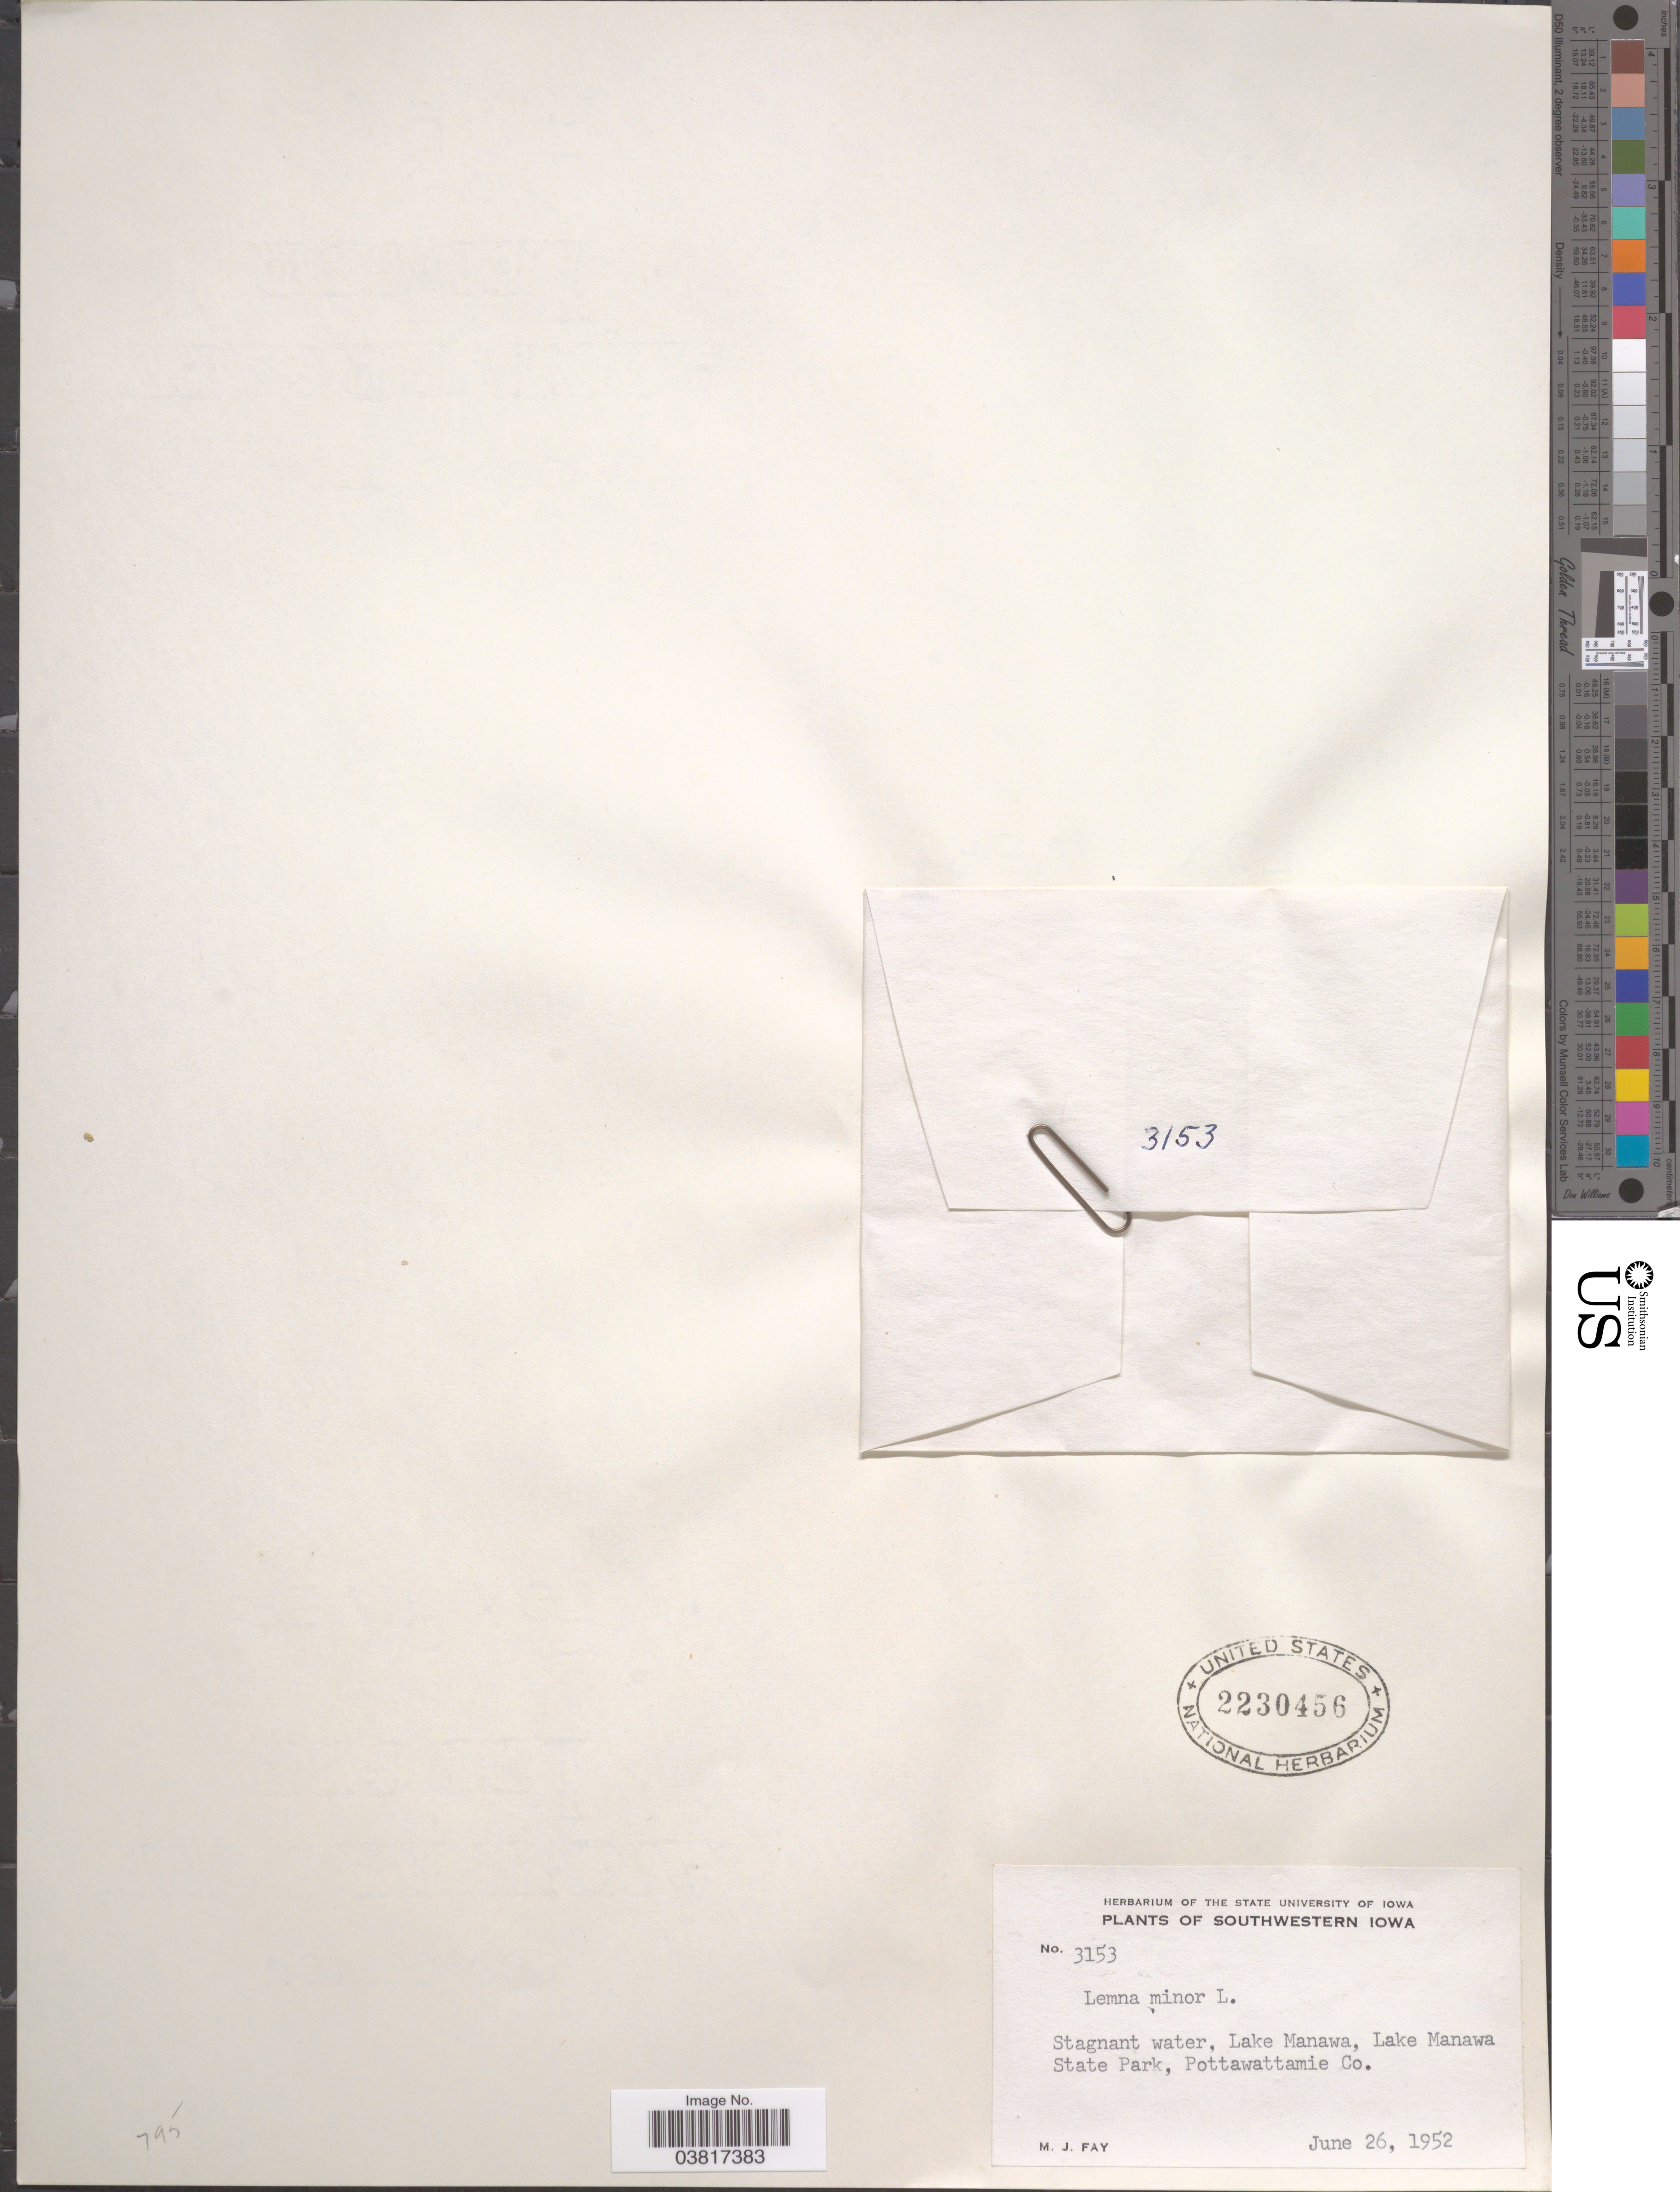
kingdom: Plantae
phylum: Tracheophyta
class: Liliopsida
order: Alismatales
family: Araceae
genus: Lemna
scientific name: Lemna minor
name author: L.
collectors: M. Fay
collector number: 3153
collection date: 1952-06-26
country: United States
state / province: Iowa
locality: Southwestern Iowa. Stagnant water, Lake Manawa, Lake Manawa State Park, Pottawattamie Co.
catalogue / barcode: US 2230456